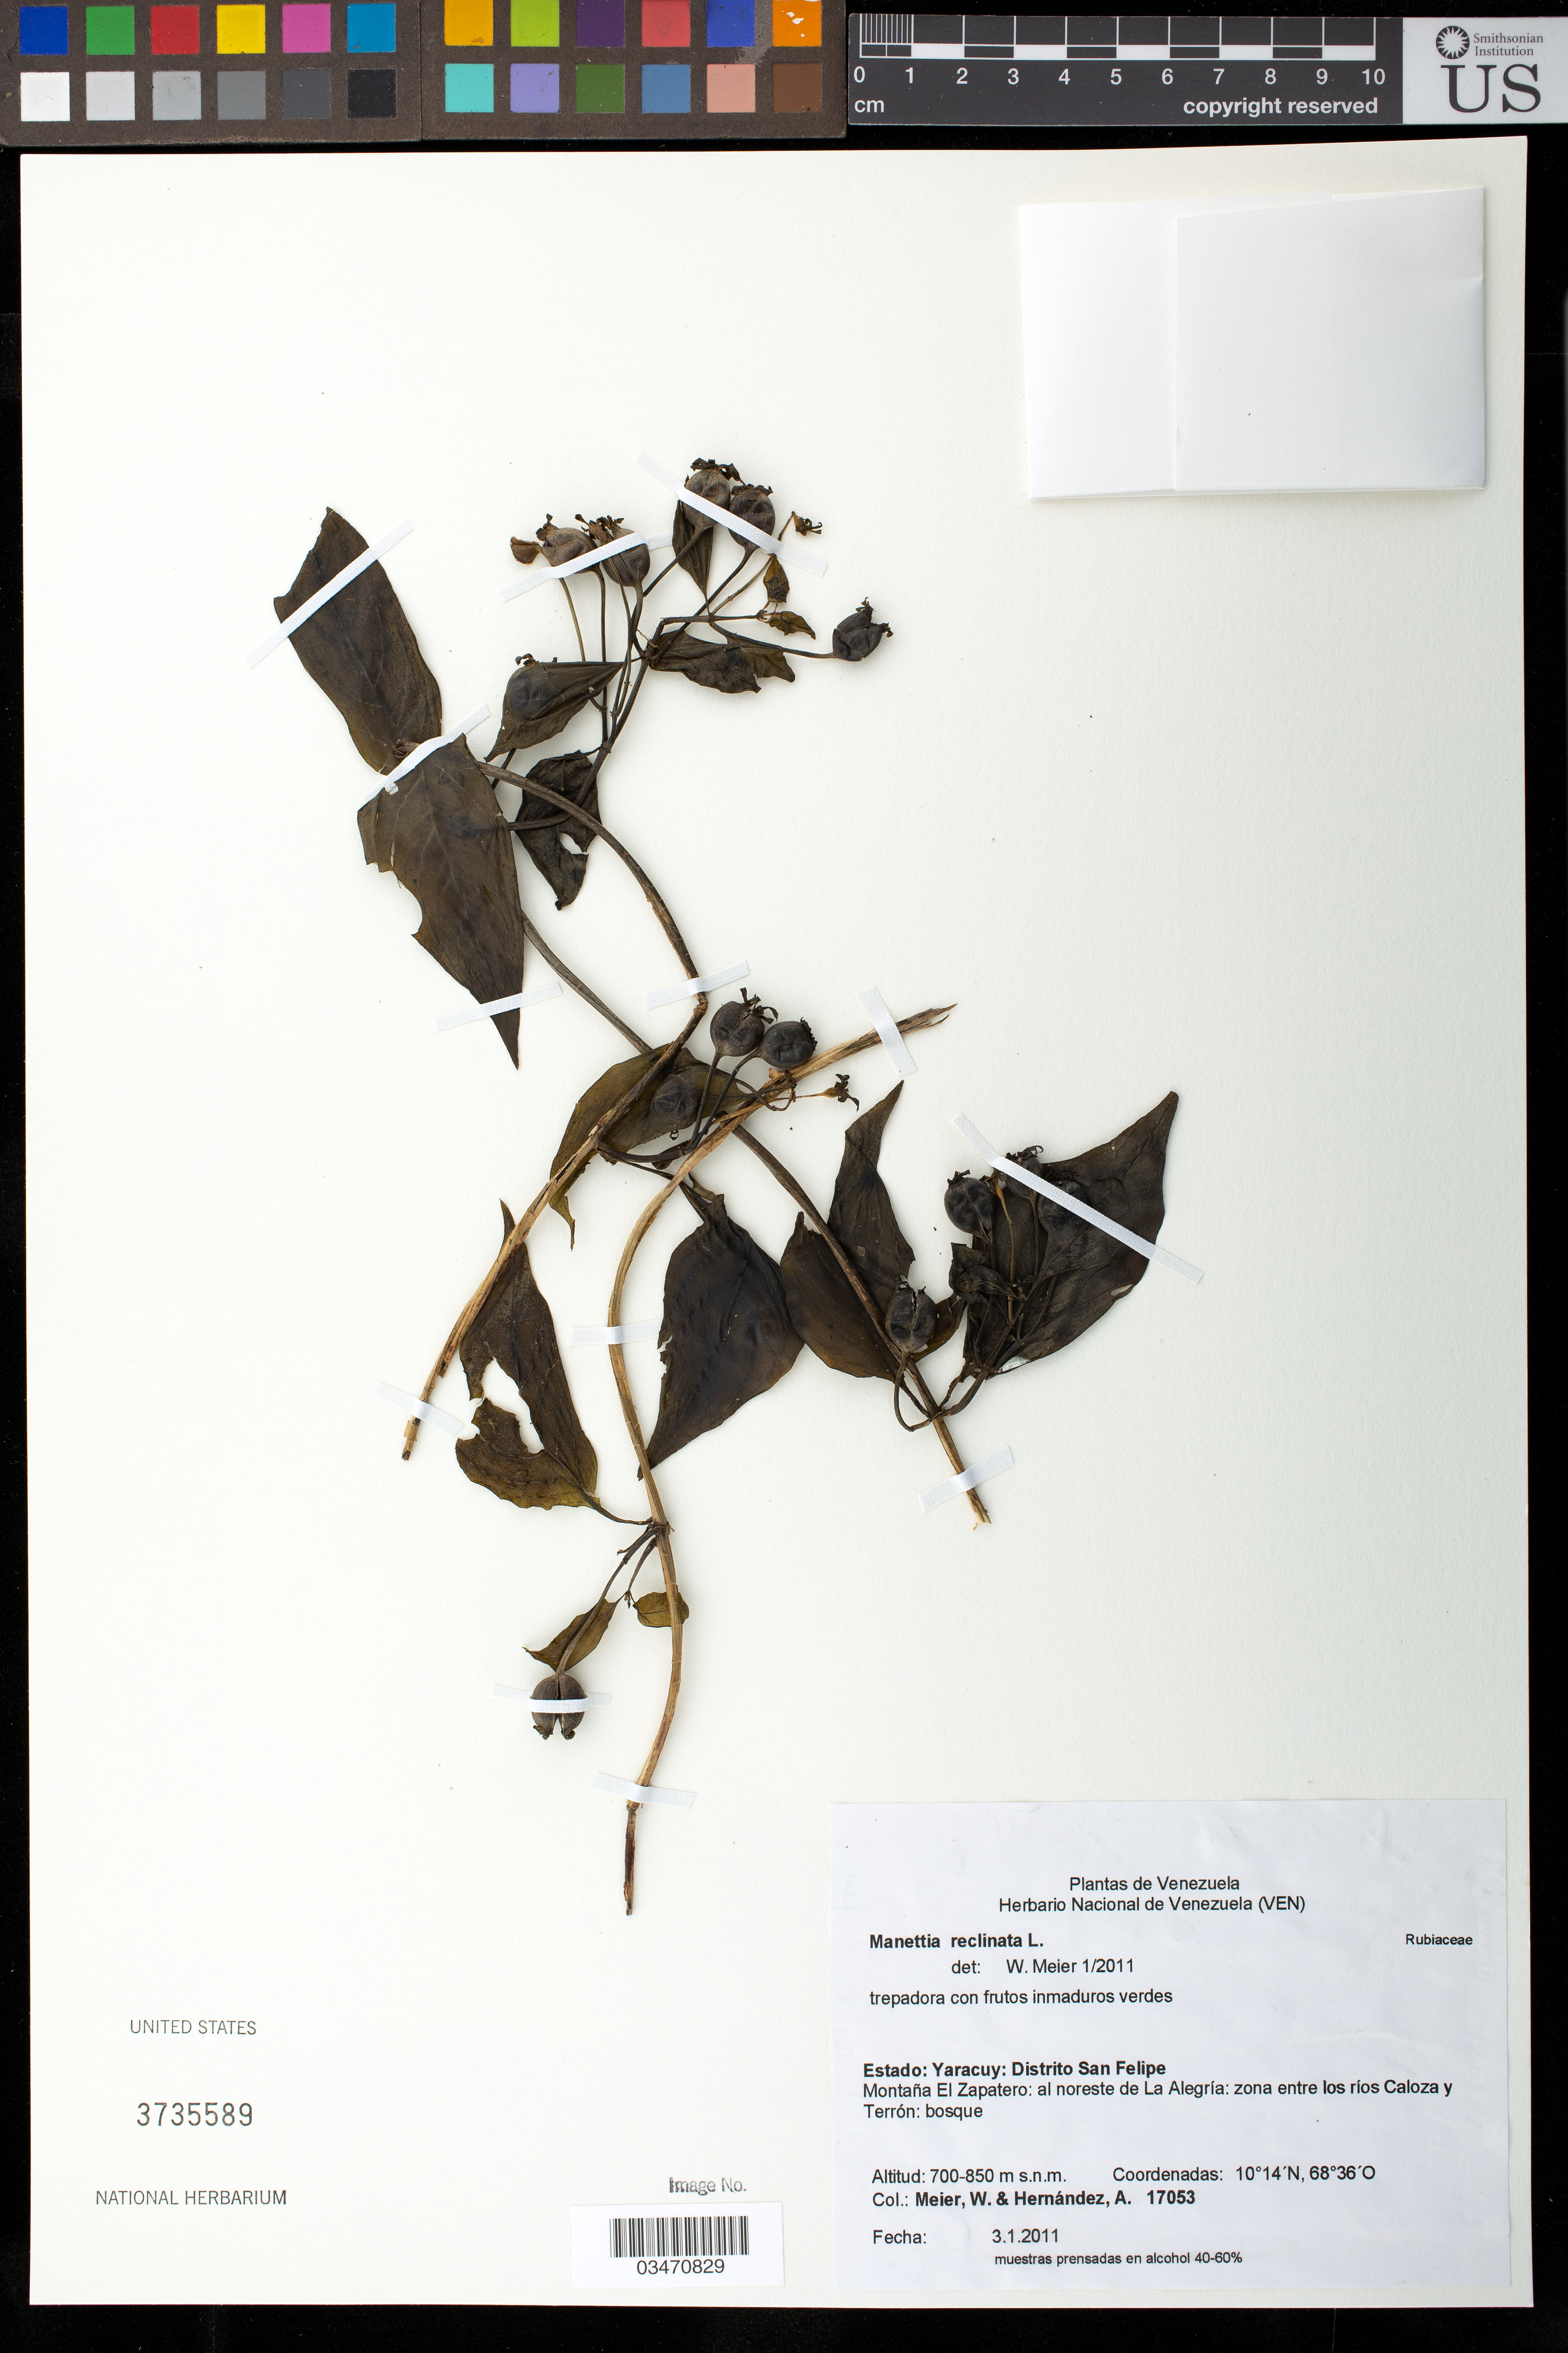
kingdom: Plantae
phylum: Tracheophyta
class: Magnoliopsida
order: Gentianales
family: Rubiaceae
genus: Manettia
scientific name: Manettia reclinata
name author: L.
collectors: W. Meier & A. Hernandez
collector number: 17053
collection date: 2011-01-03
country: Venezuela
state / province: Yaracuy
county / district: San Felipe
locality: Montana El Zapatero: al noreste de La Alegria: zona entre los rios Caloza y Terron: bosque.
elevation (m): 700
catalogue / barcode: US 3735589